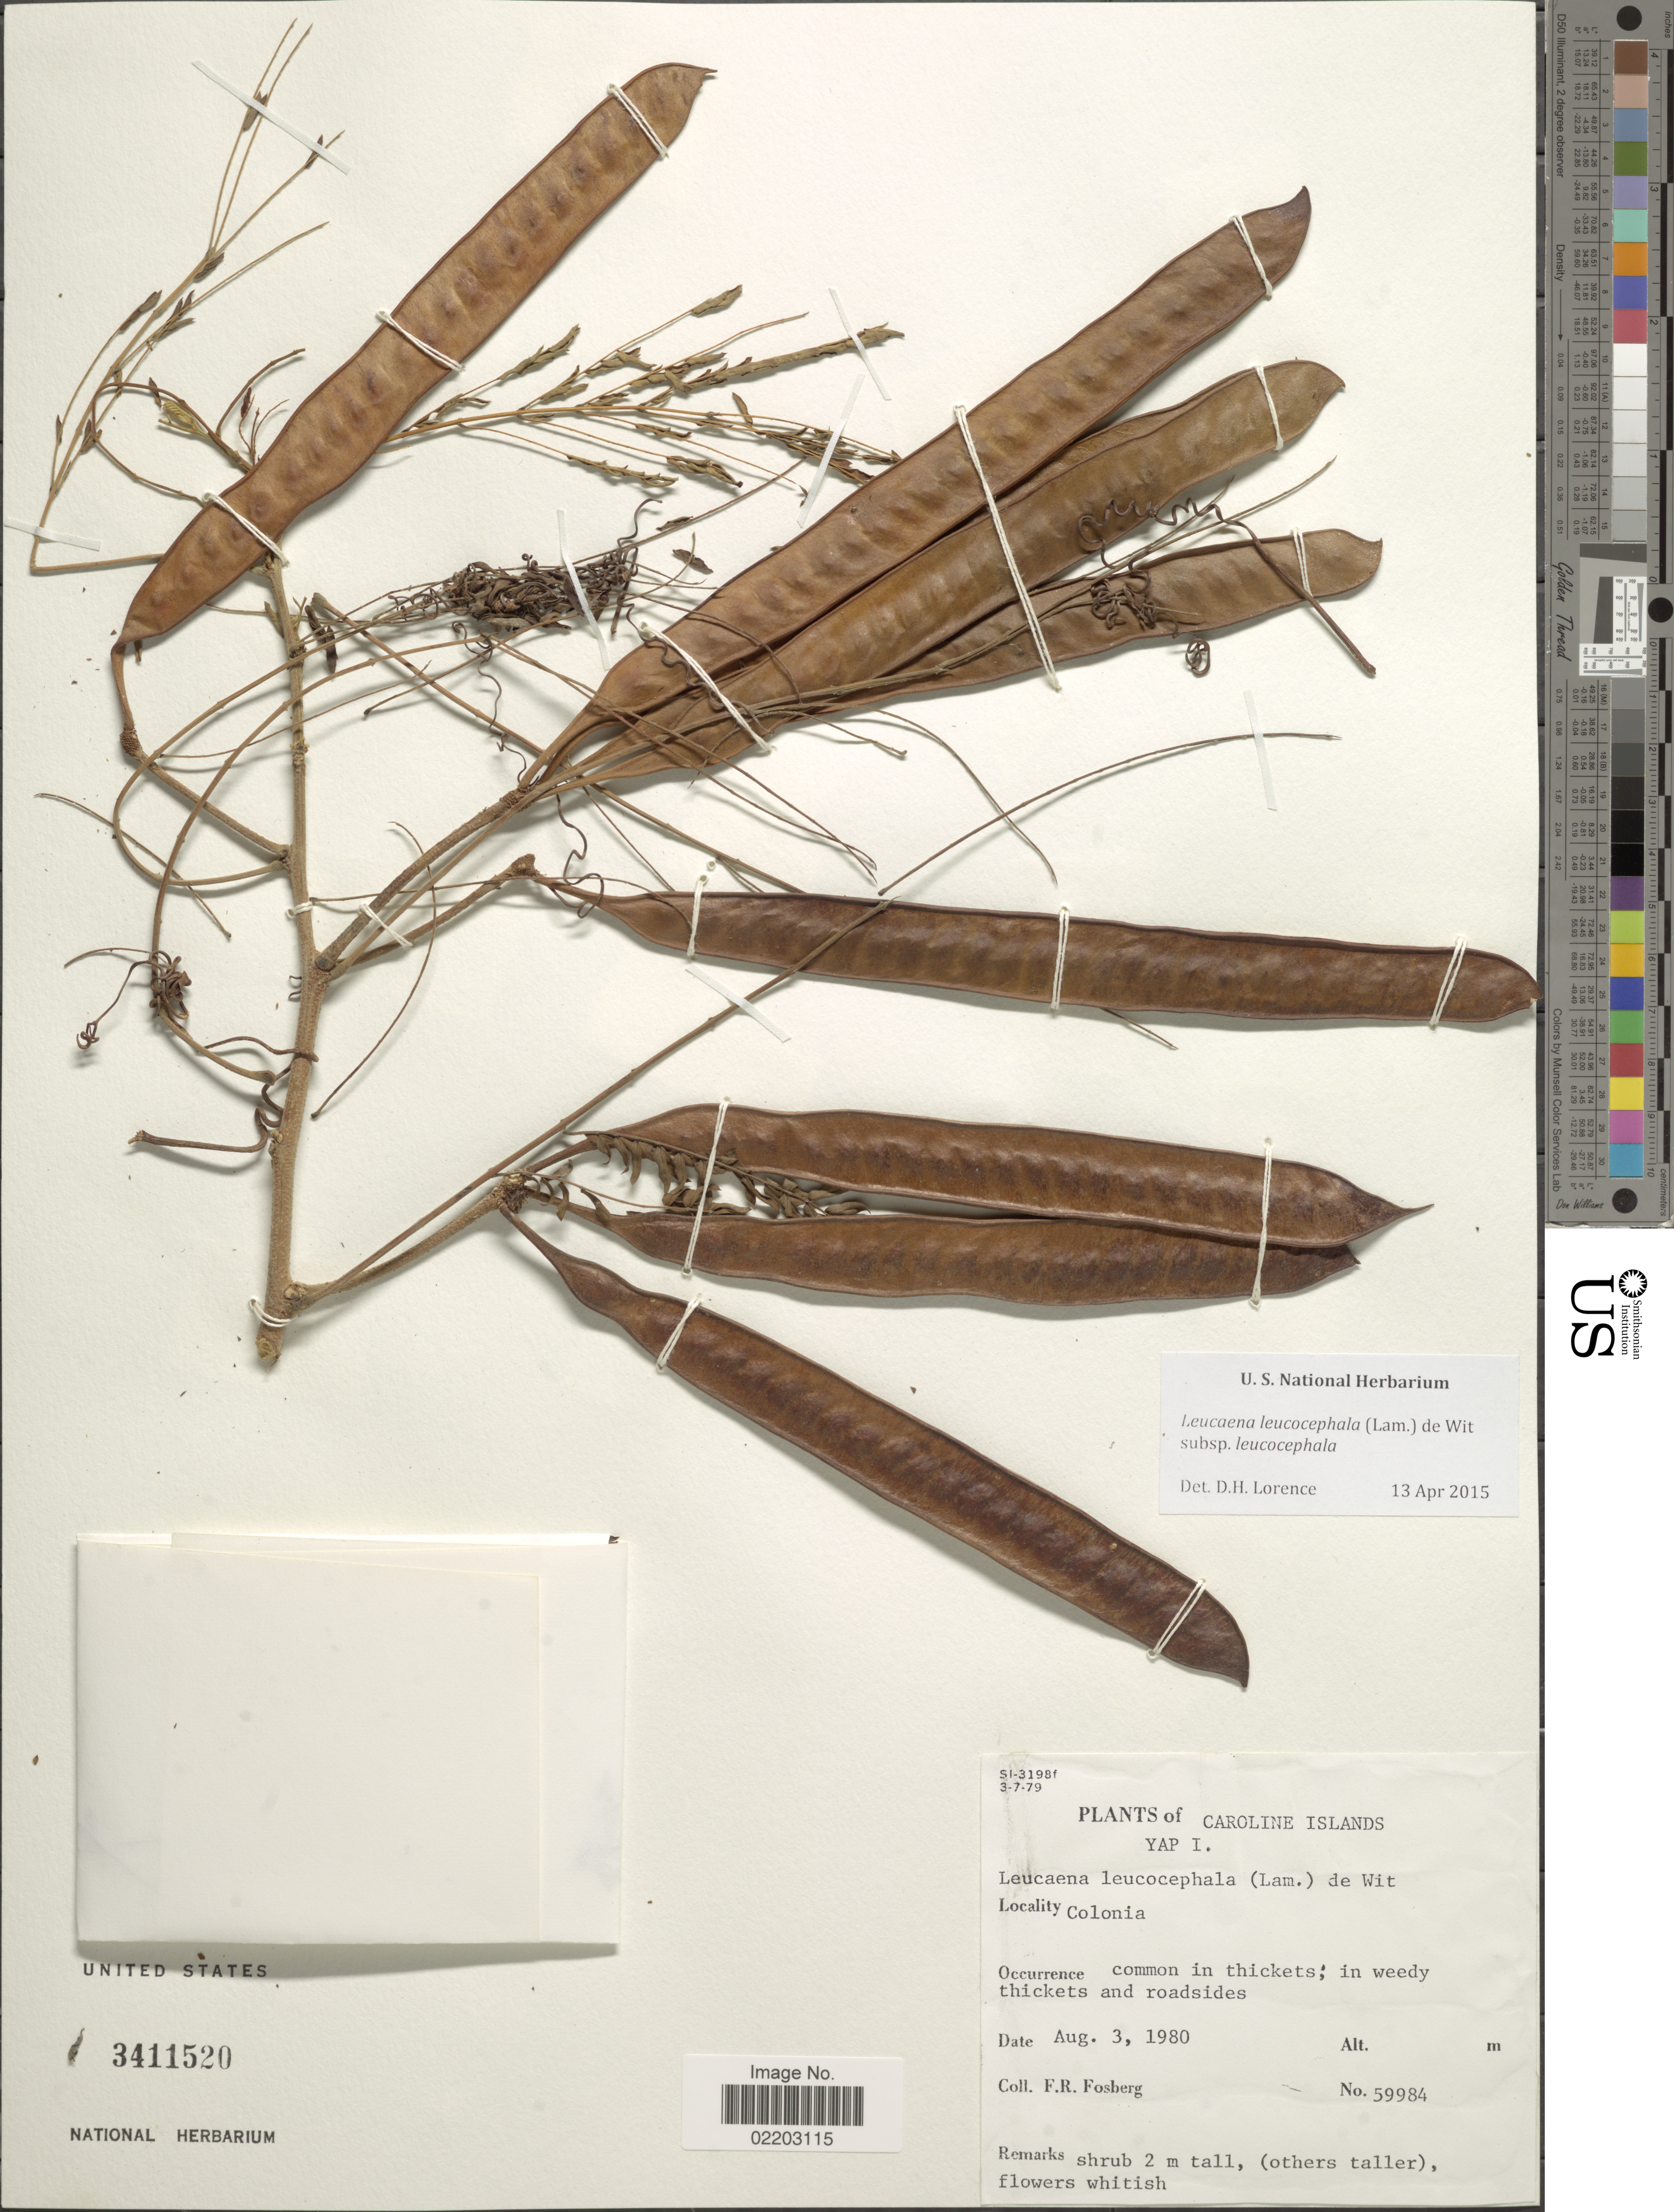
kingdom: Plantae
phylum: Tracheophyta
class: Magnoliopsida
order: Fabales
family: Fabaceae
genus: Leucaena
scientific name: Leucaena leucocephala subsp. leucocephala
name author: (Lam.) de Wit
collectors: F. R. Fosberg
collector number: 59984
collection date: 1980-08-03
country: Micronesia, Federated States of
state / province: Yap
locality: Caroline Islands, Yap I. Colonia.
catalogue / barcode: US 3411520